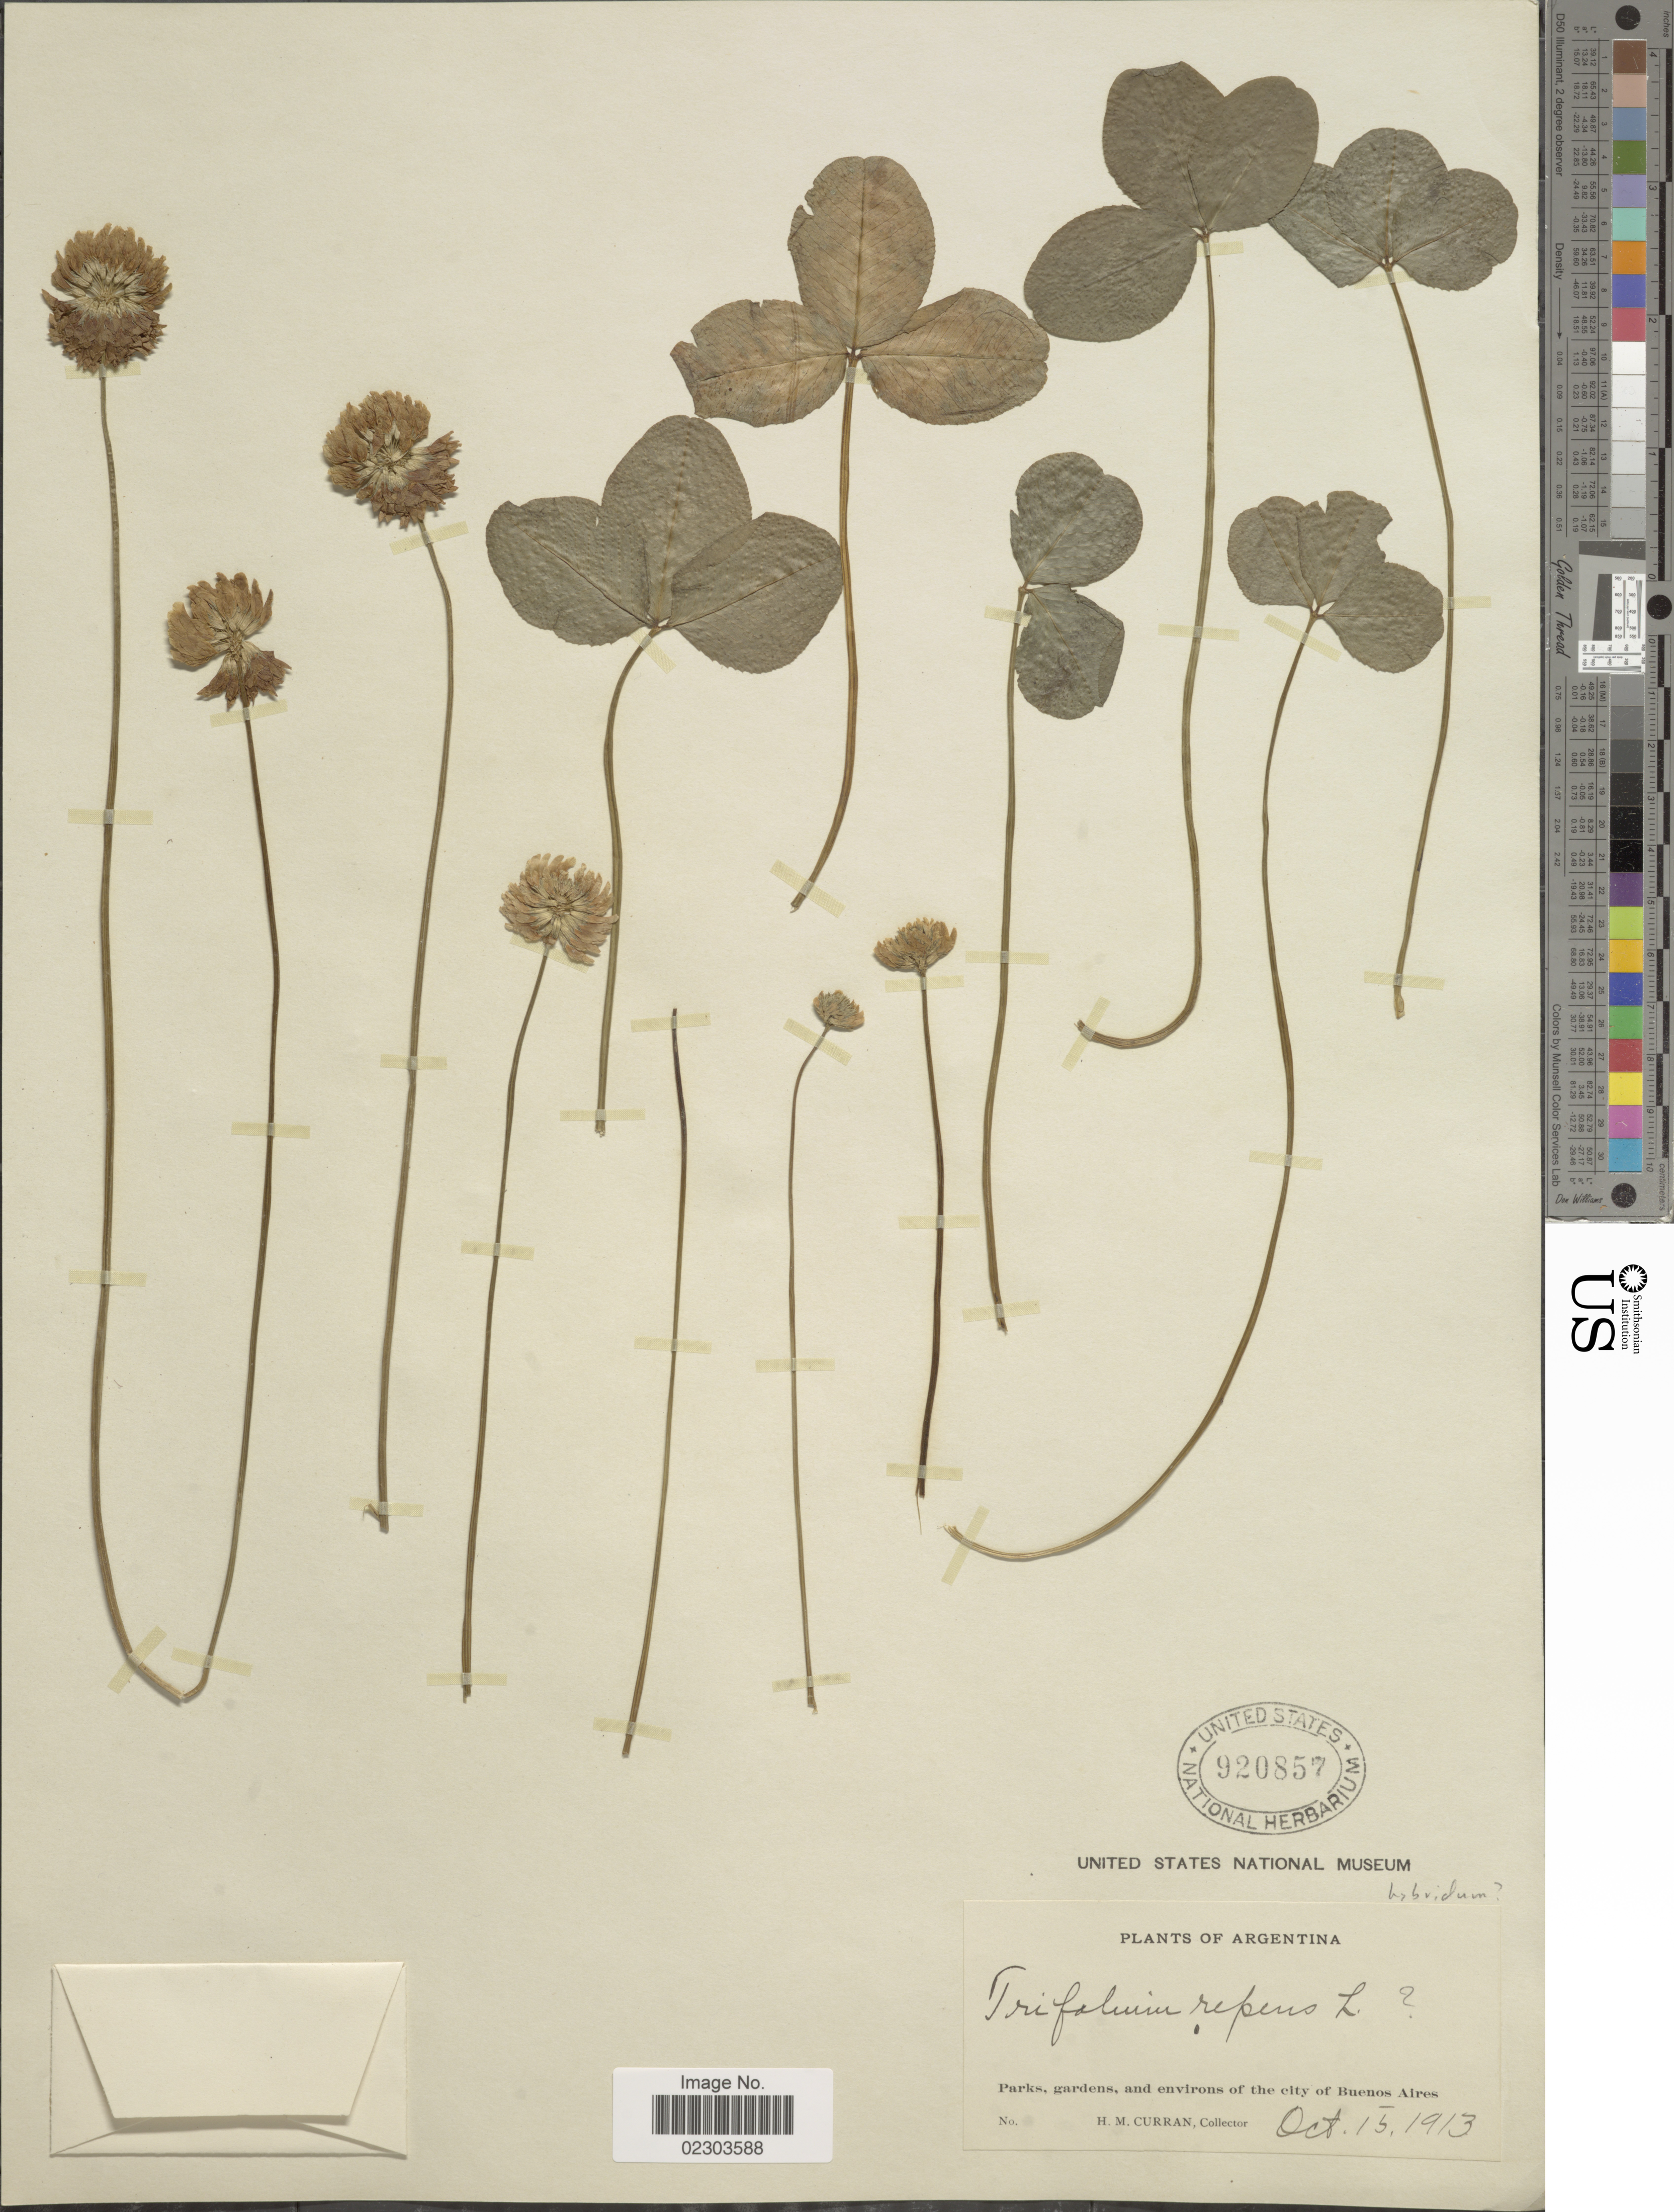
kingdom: Plantae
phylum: Tracheophyta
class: Magnoliopsida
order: Fabales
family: Fabaceae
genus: Trifolium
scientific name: Trifolium hybridum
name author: L.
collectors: H. M. Curran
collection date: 1913-10-15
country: Argentina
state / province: Buenos Aires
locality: Parks, gardens, and environs of the city of Buenos Aires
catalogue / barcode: US 920857